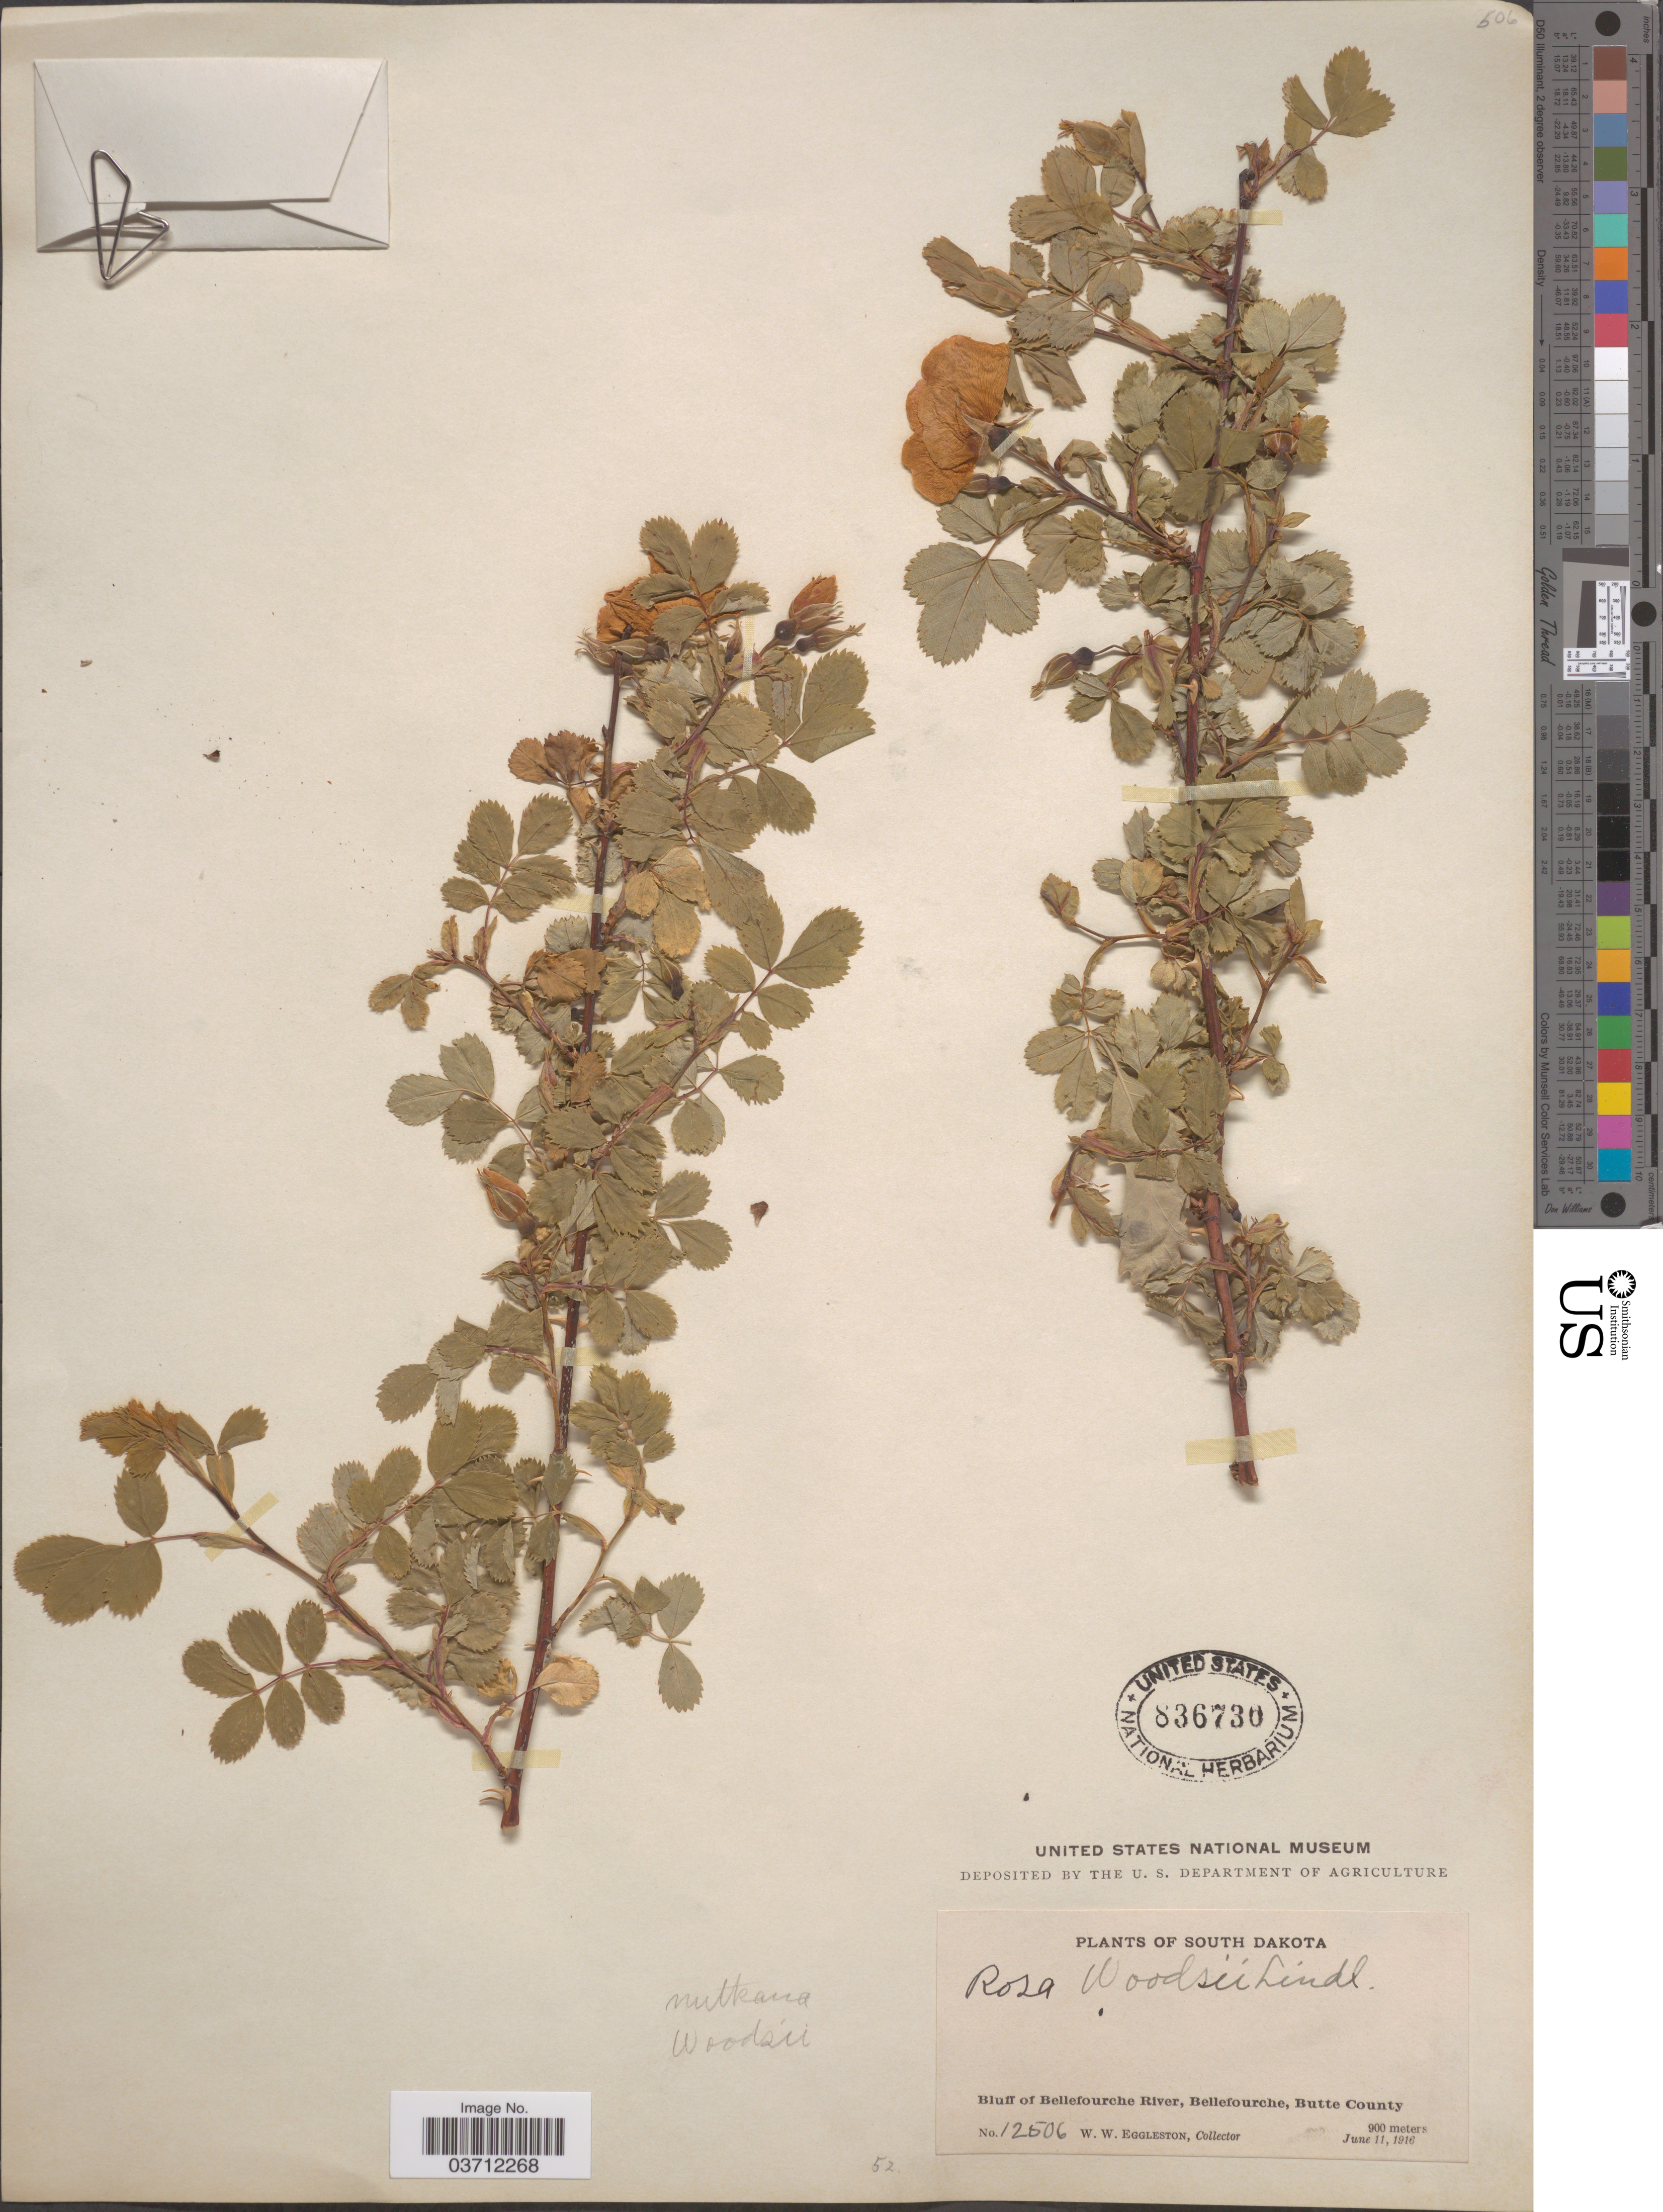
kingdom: Plantae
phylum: Tracheophyta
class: Magnoliopsida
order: Rosales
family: Rosaceae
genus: Rosa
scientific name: Rosa woodsii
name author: Lindl.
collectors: W. W. Eggleston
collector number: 12506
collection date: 1916-06-11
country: United States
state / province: South Dakota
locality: Bluff of Bellefourche River, Bellefourche, Butte County.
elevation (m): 900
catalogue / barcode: US 836730